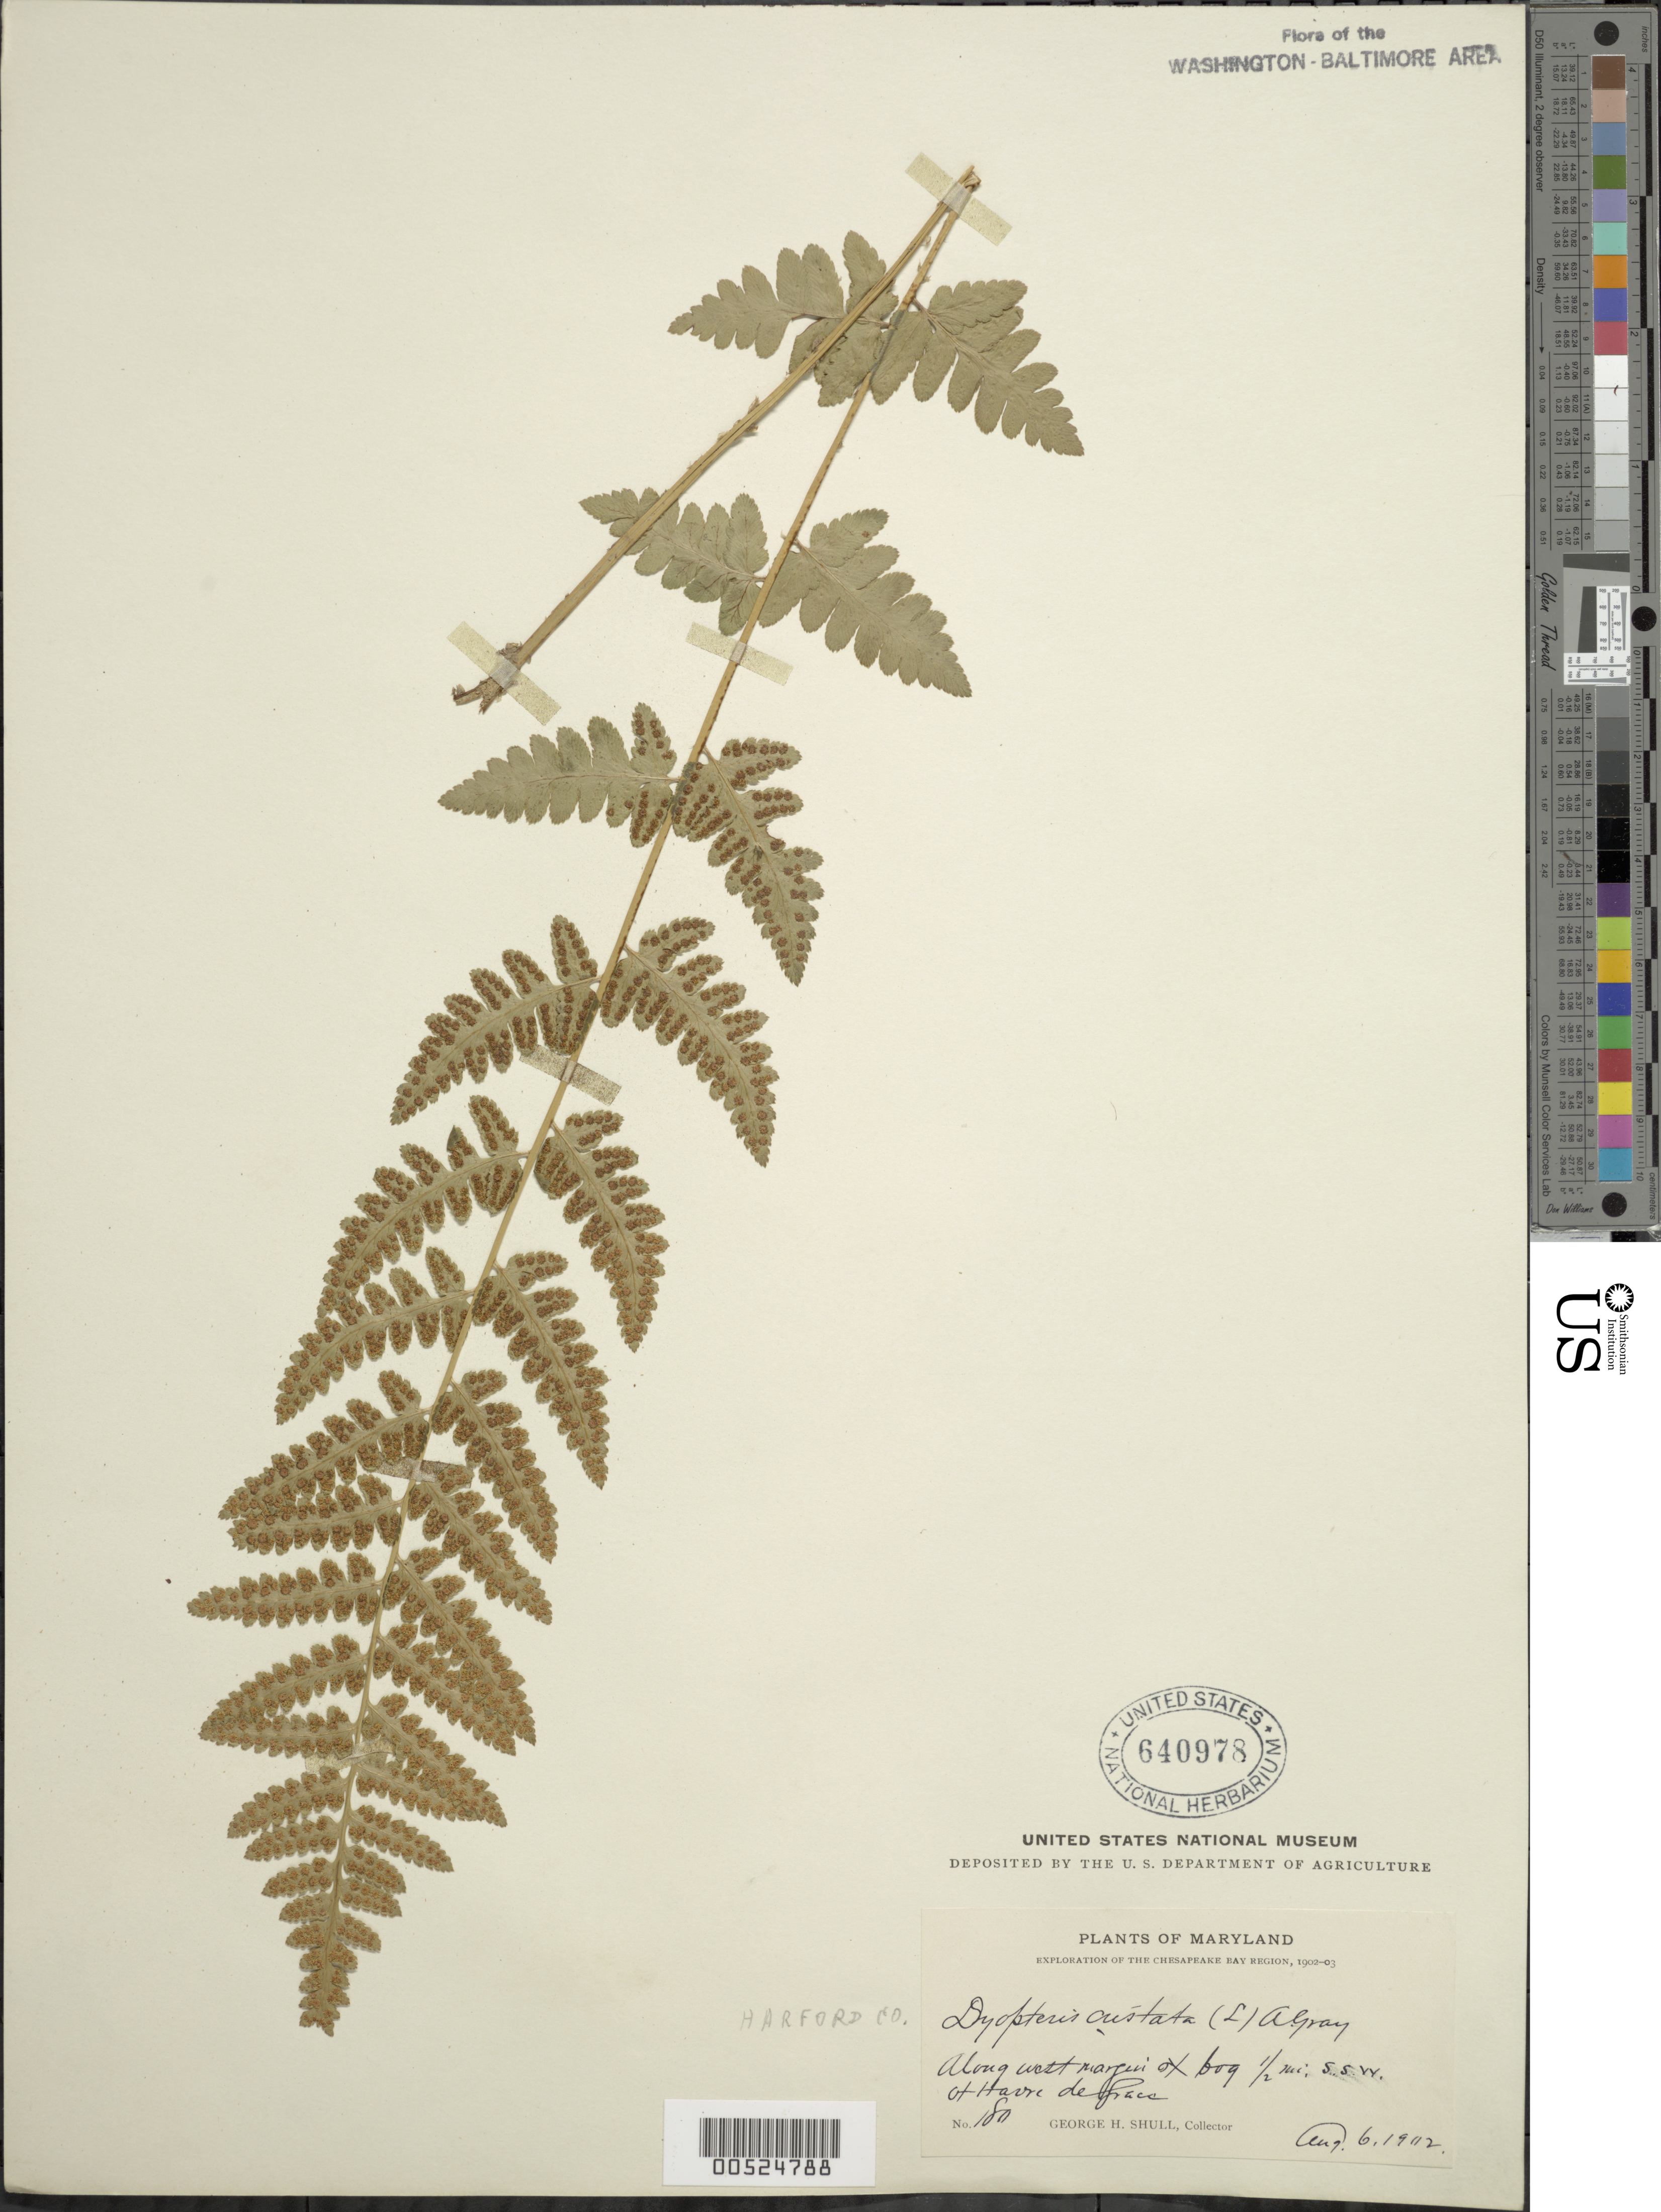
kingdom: Plantae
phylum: Tracheophyta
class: Polypodiopsida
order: Polypodiales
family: Dryopteridaceae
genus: Dryopteris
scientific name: Dryopteris cristata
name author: (L.) A. Gray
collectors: G. H. Shull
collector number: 180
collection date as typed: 06 Aug 1902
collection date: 1902-08-06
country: United States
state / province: Maryland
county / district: Harford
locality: Havre De Grace, 0.5 mi. SSW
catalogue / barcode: US 640978